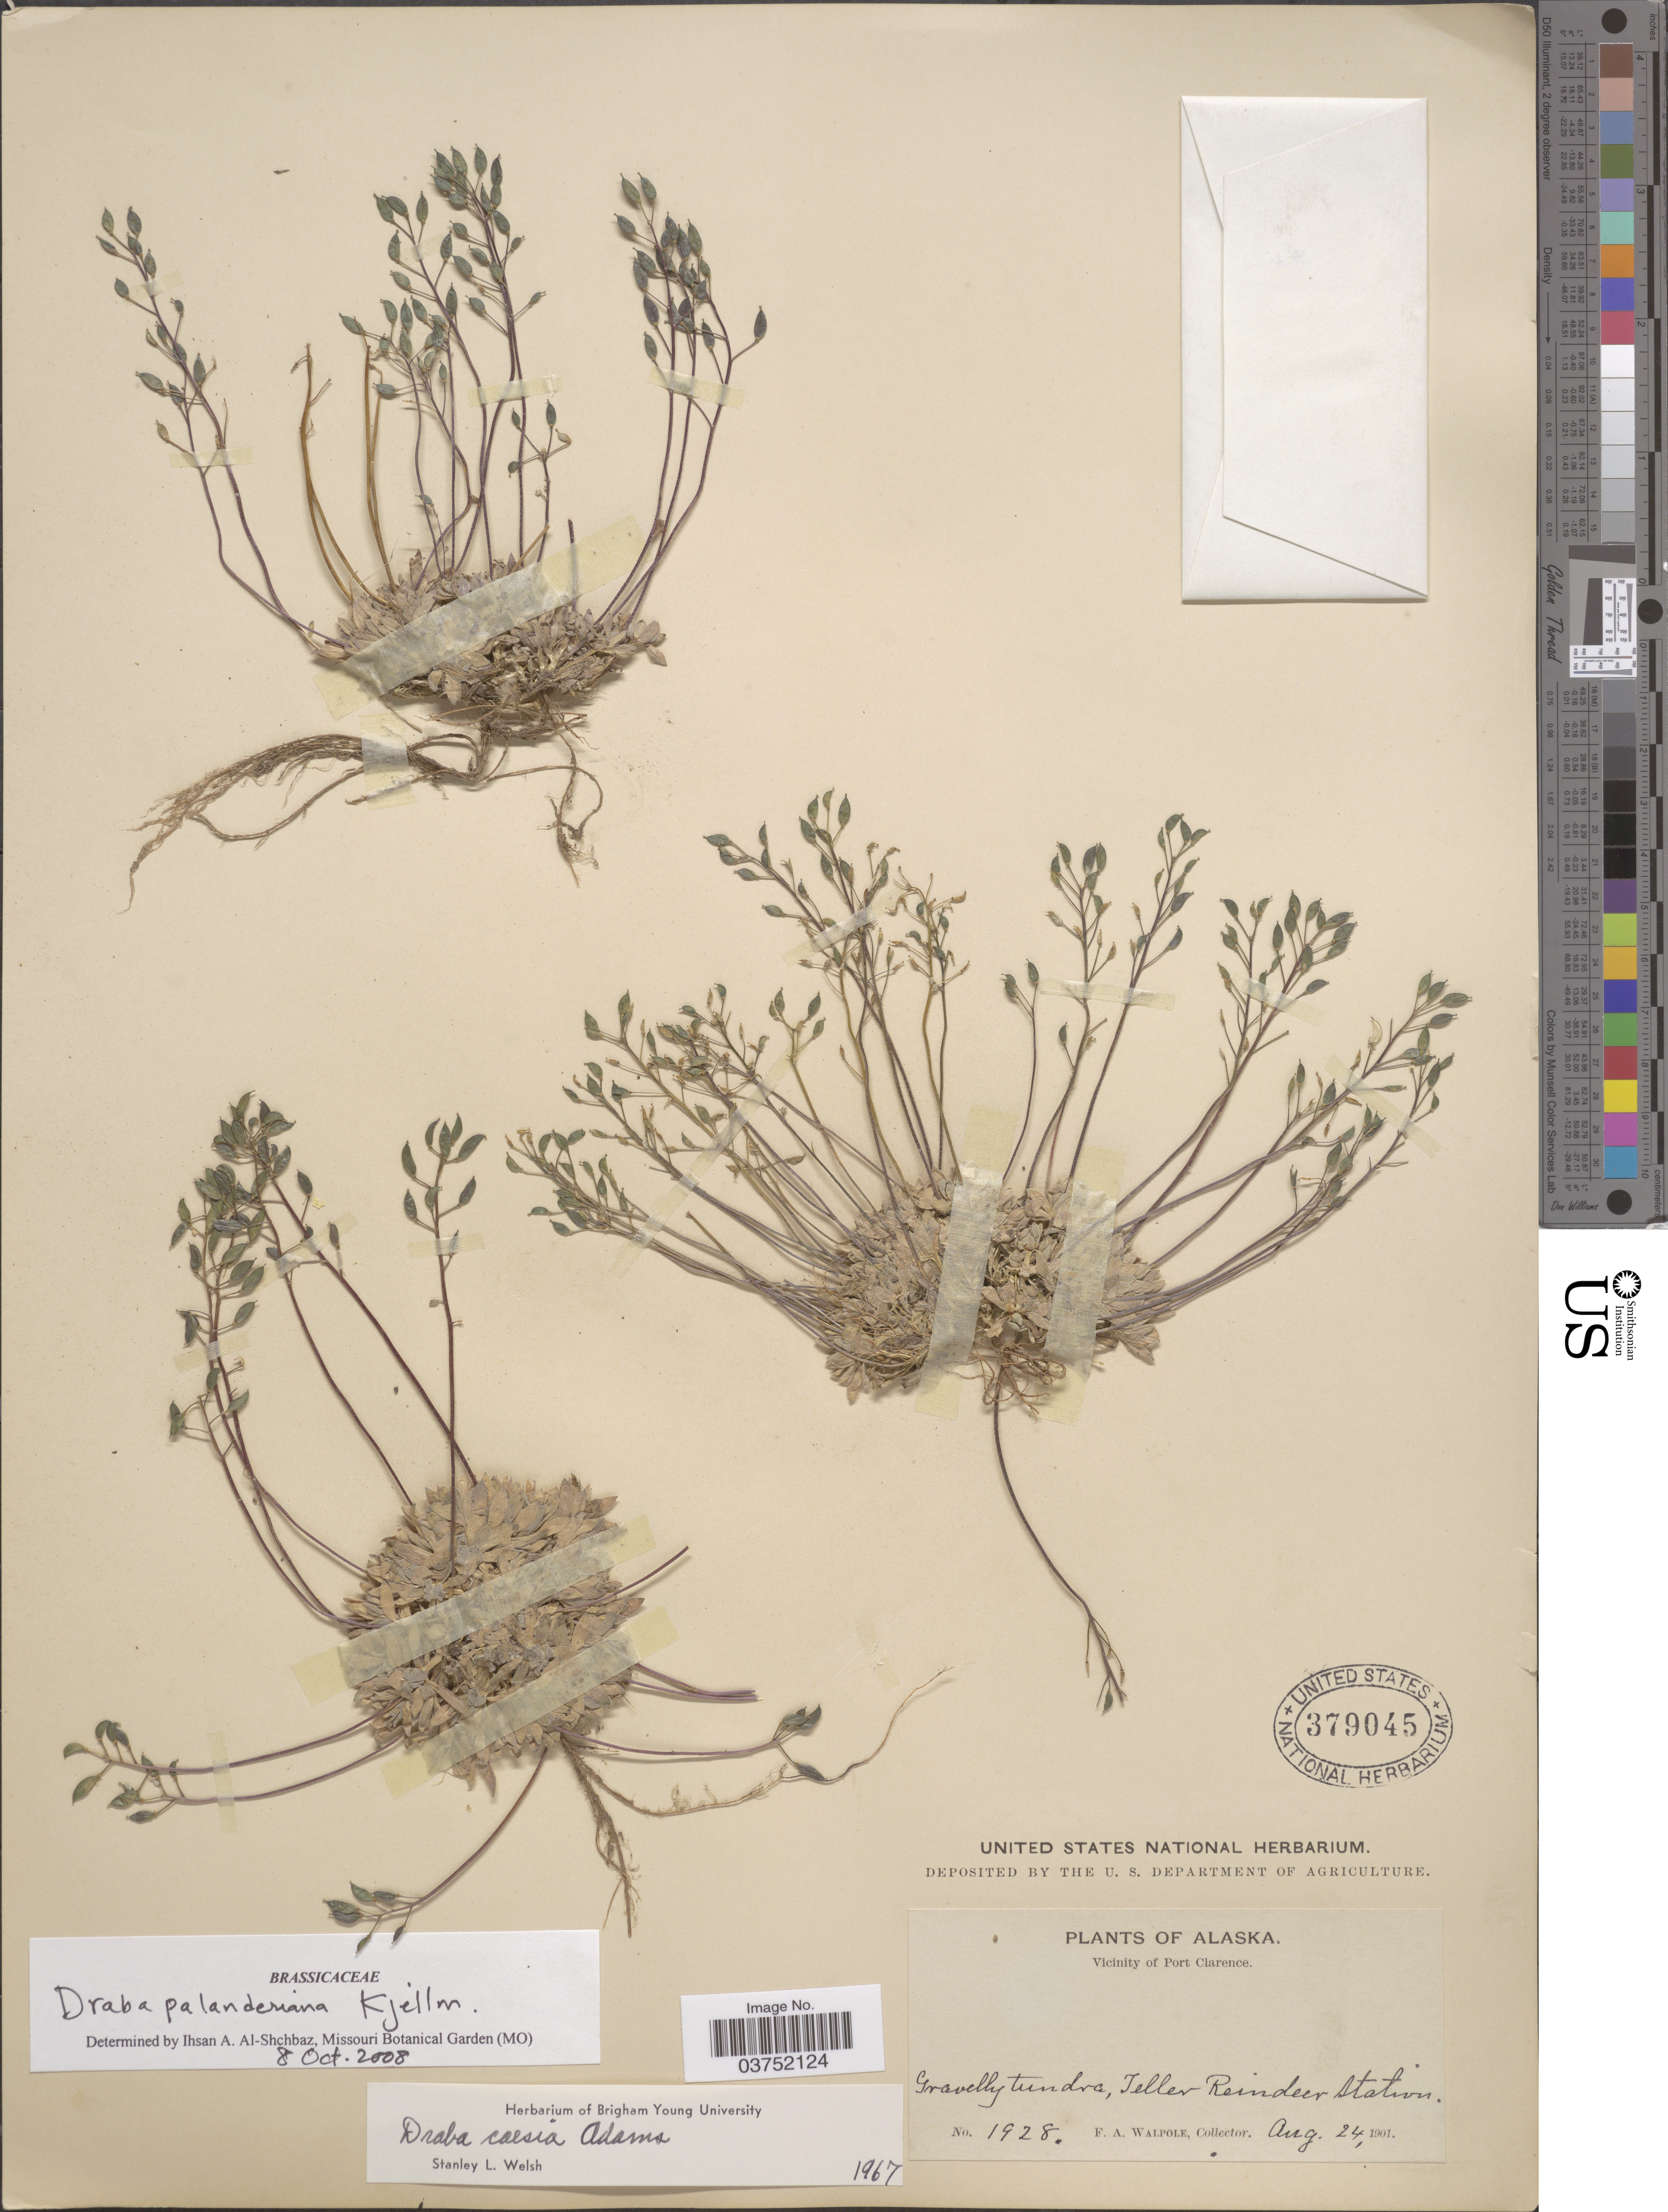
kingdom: Plantae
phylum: Tracheophyta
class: Magnoliopsida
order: Brassicales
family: Brassicaceae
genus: Draba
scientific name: Draba palanderiana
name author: Kjellm.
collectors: F. Walpole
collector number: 1928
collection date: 1901-08-24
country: United States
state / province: Alaska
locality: Vicinity of Port Clarence. Gravelly Tundra, Teller Reindeer Station.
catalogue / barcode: US 379045